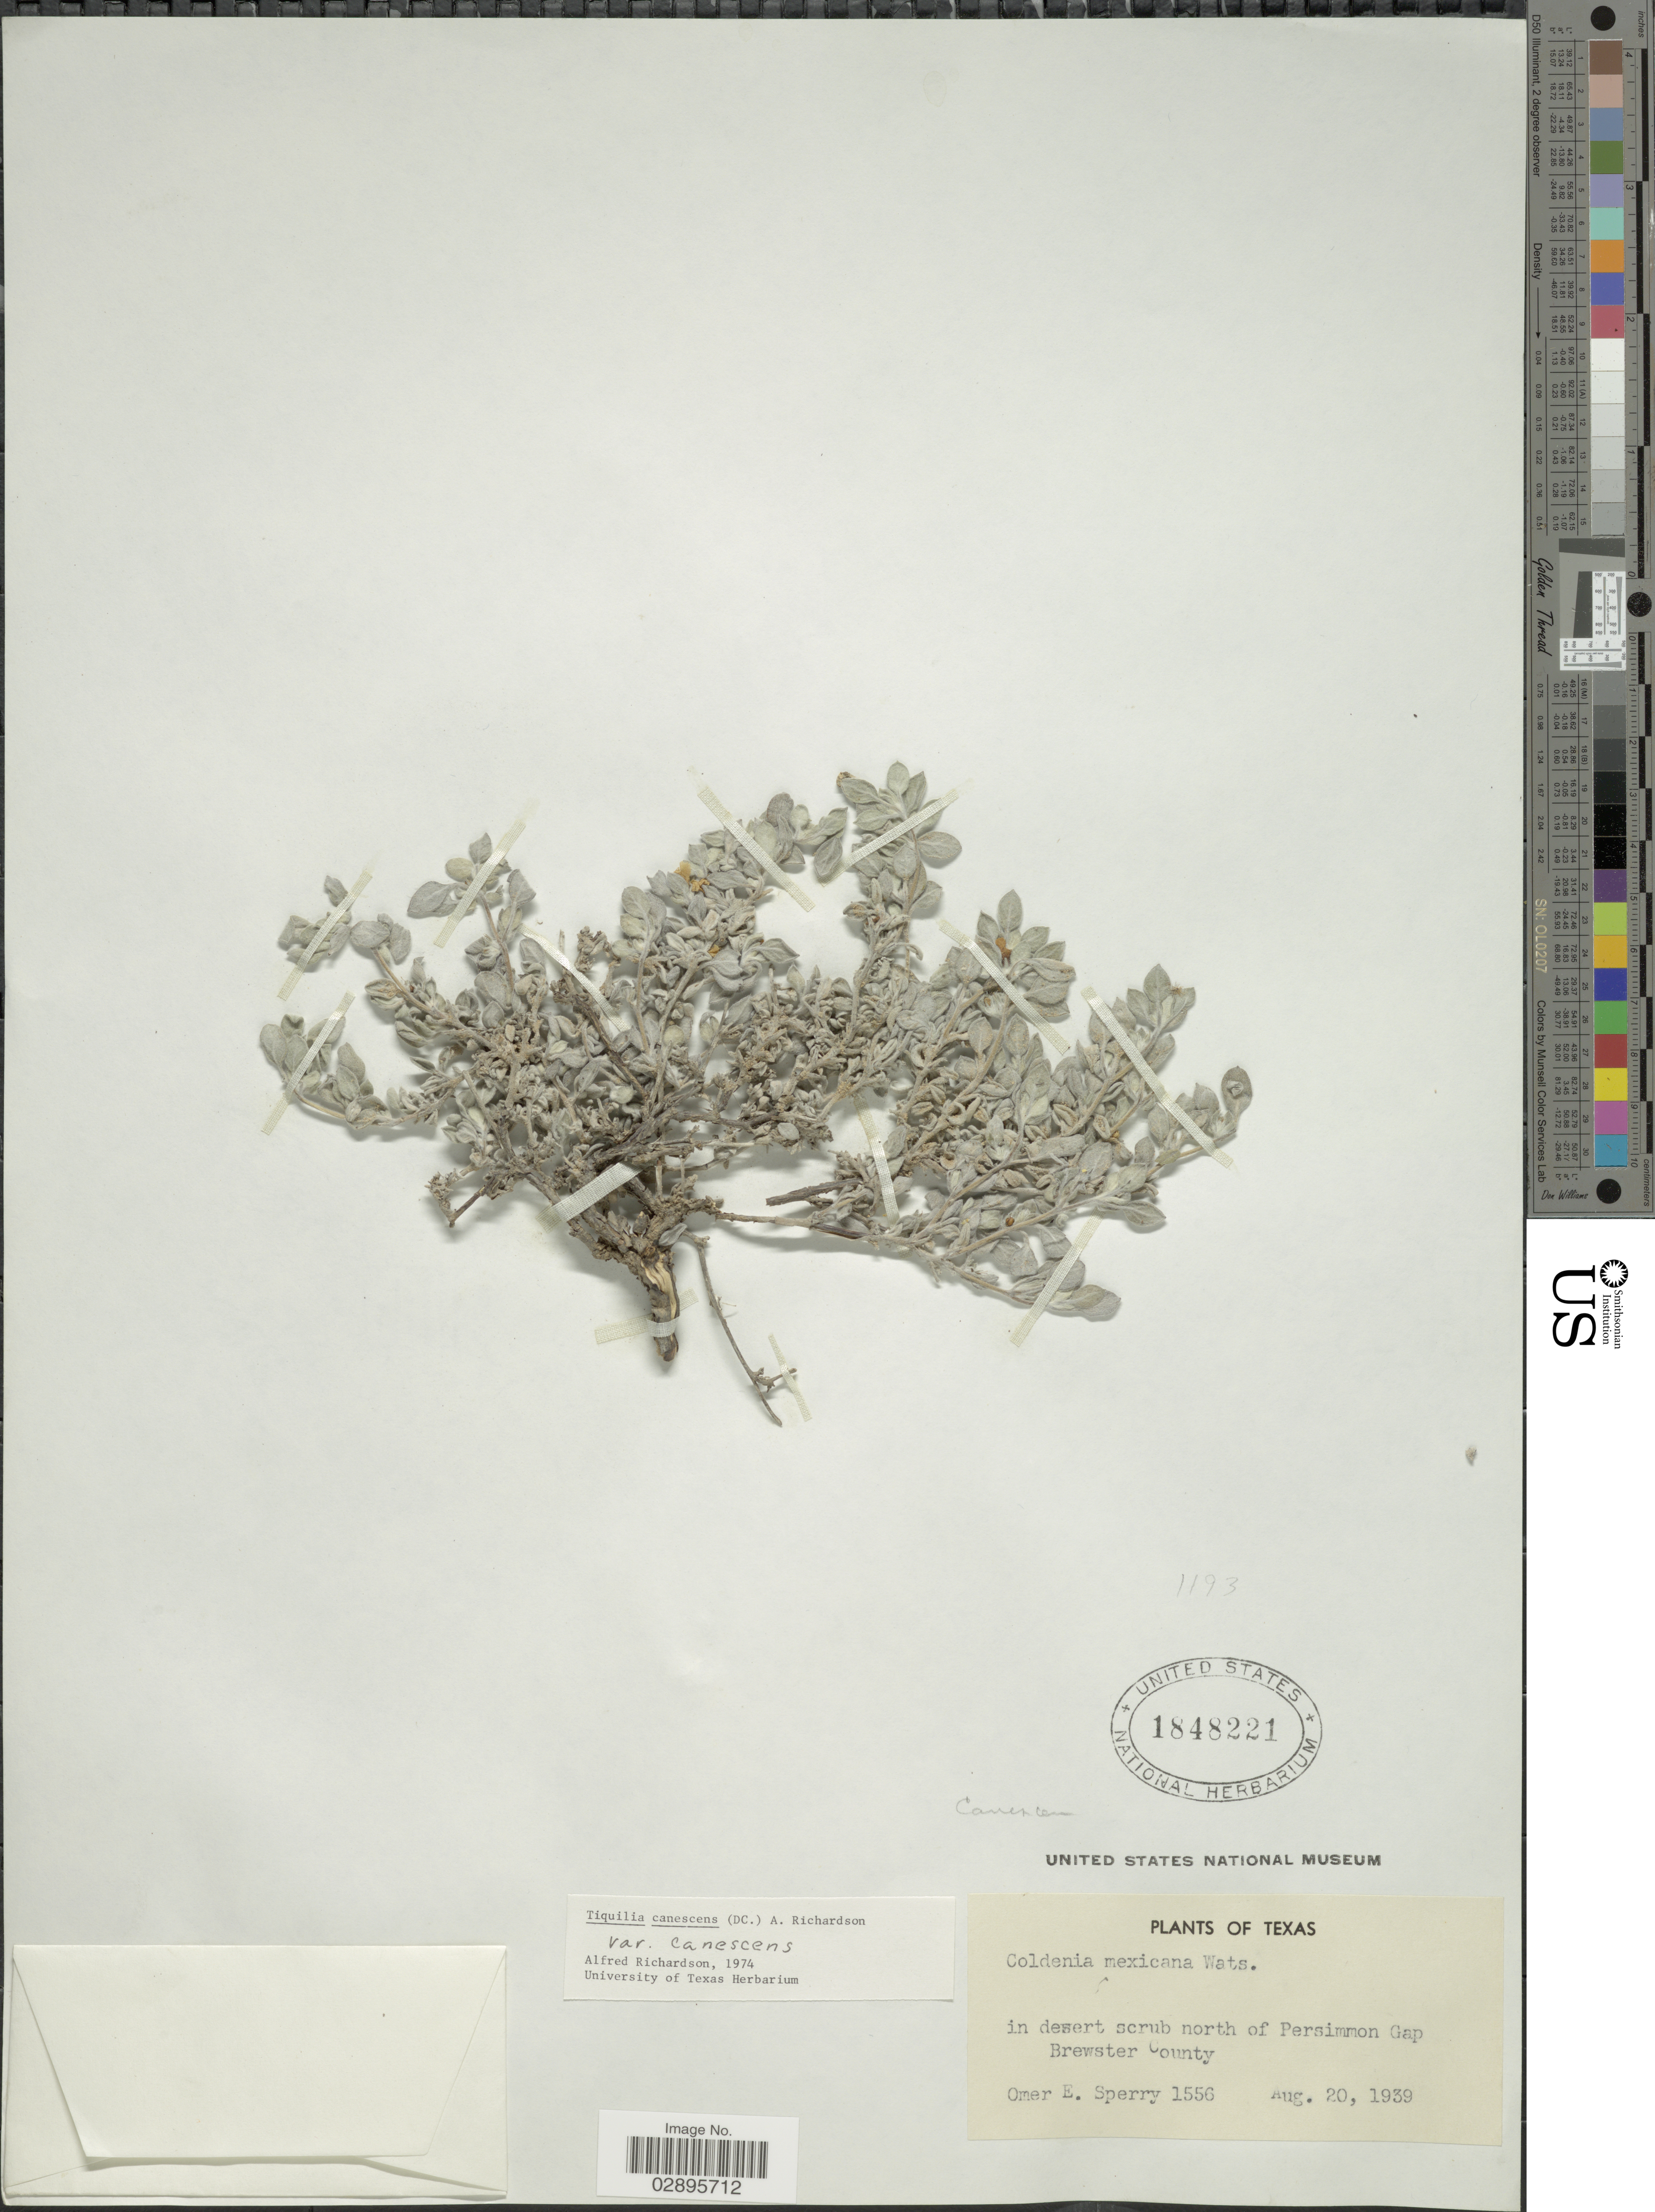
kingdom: Plantae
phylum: Tracheophyta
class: Magnoliopsida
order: Boraginales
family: Ehretiaceae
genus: Tiquilia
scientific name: Tiquilia canescens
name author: (DC.) A.T. Richardson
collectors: O. E. Sperry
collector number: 1556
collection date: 1939-08-20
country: United States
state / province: Texas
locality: In desert scrub north of Persimmon Gap, Brewster County. Cameron Co.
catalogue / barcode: US 1848221